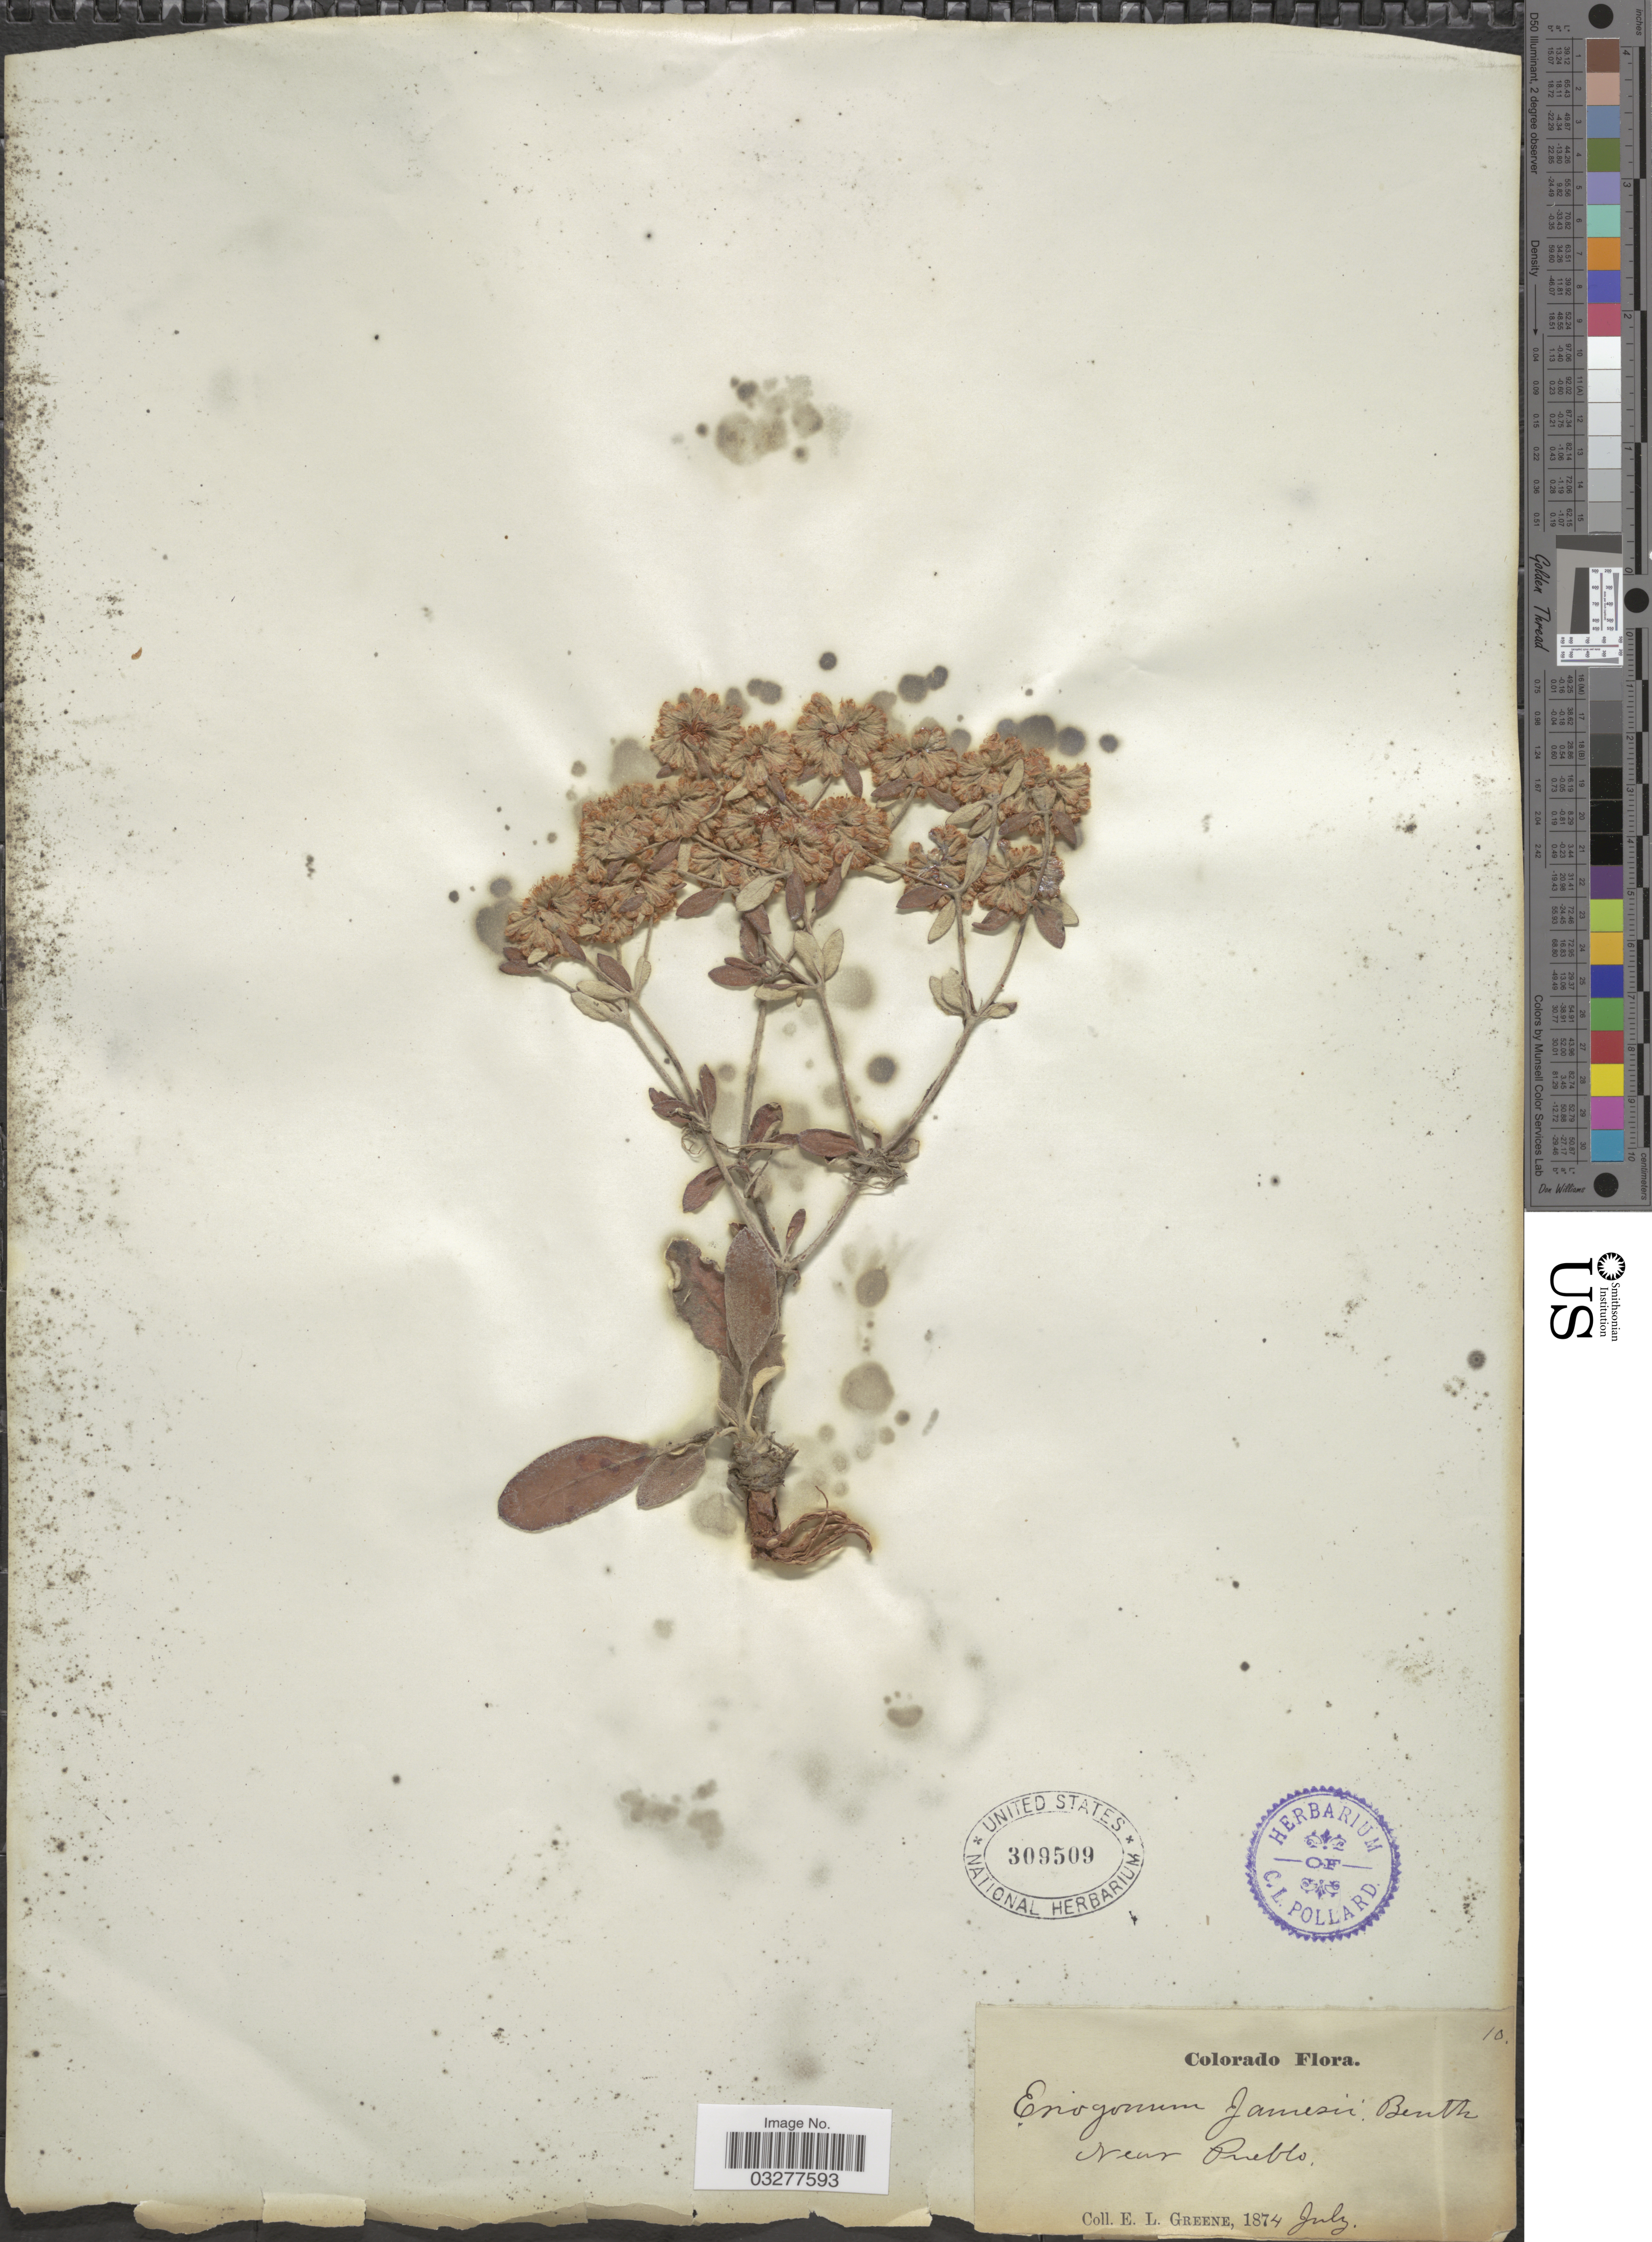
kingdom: Plantae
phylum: Tracheophyta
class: Magnoliopsida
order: Caryophyllales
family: Polygonaceae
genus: Eriogonum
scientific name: Eriogonum jamesii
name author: Benth.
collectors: E. L. Greene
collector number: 10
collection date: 1874-07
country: United States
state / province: Colorado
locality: Near Pueblo.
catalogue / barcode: US 309509